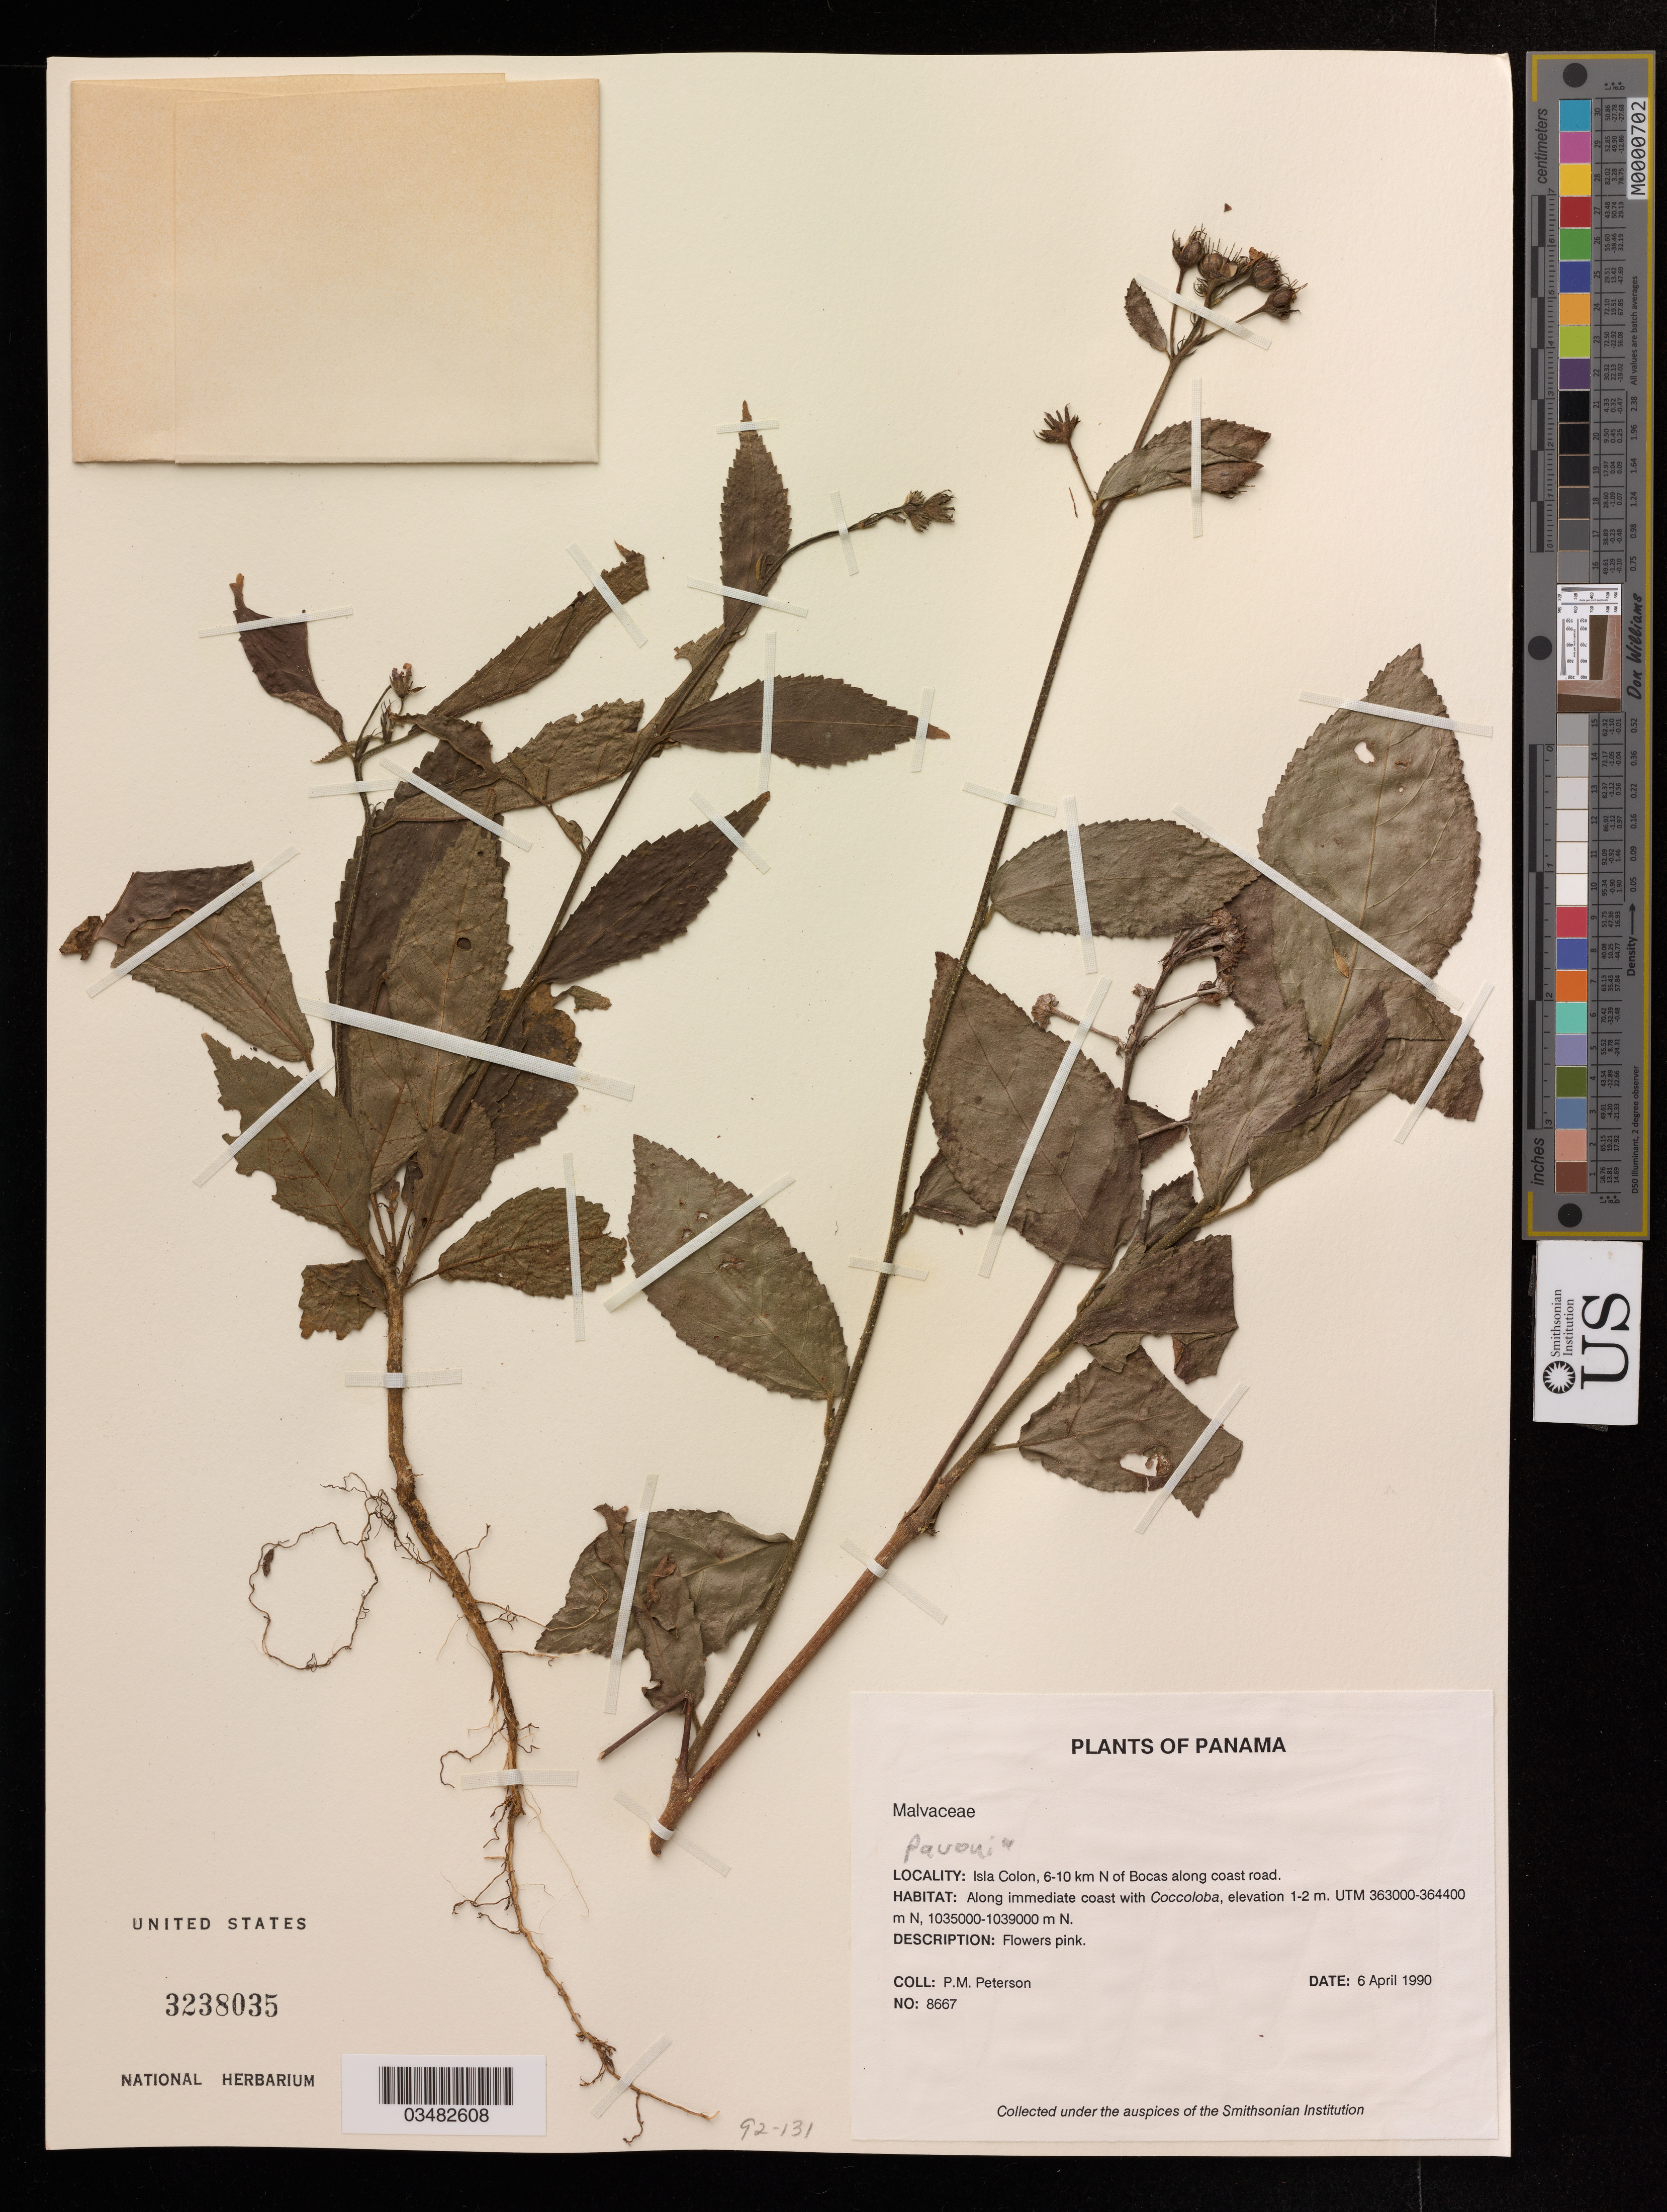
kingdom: Plantae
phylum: Tracheophyta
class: Magnoliopsida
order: Malvales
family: Malvaceae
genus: Pavonia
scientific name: Pavonia sp.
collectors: P. M. Peterson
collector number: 8667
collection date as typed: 06 Apr 1990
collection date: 1990-04-06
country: Panama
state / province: Bocas del Toro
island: Colón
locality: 6-10 km N of Bocas along coast road. Along immediate coast.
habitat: along immediate coast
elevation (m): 1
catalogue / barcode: US 3238035